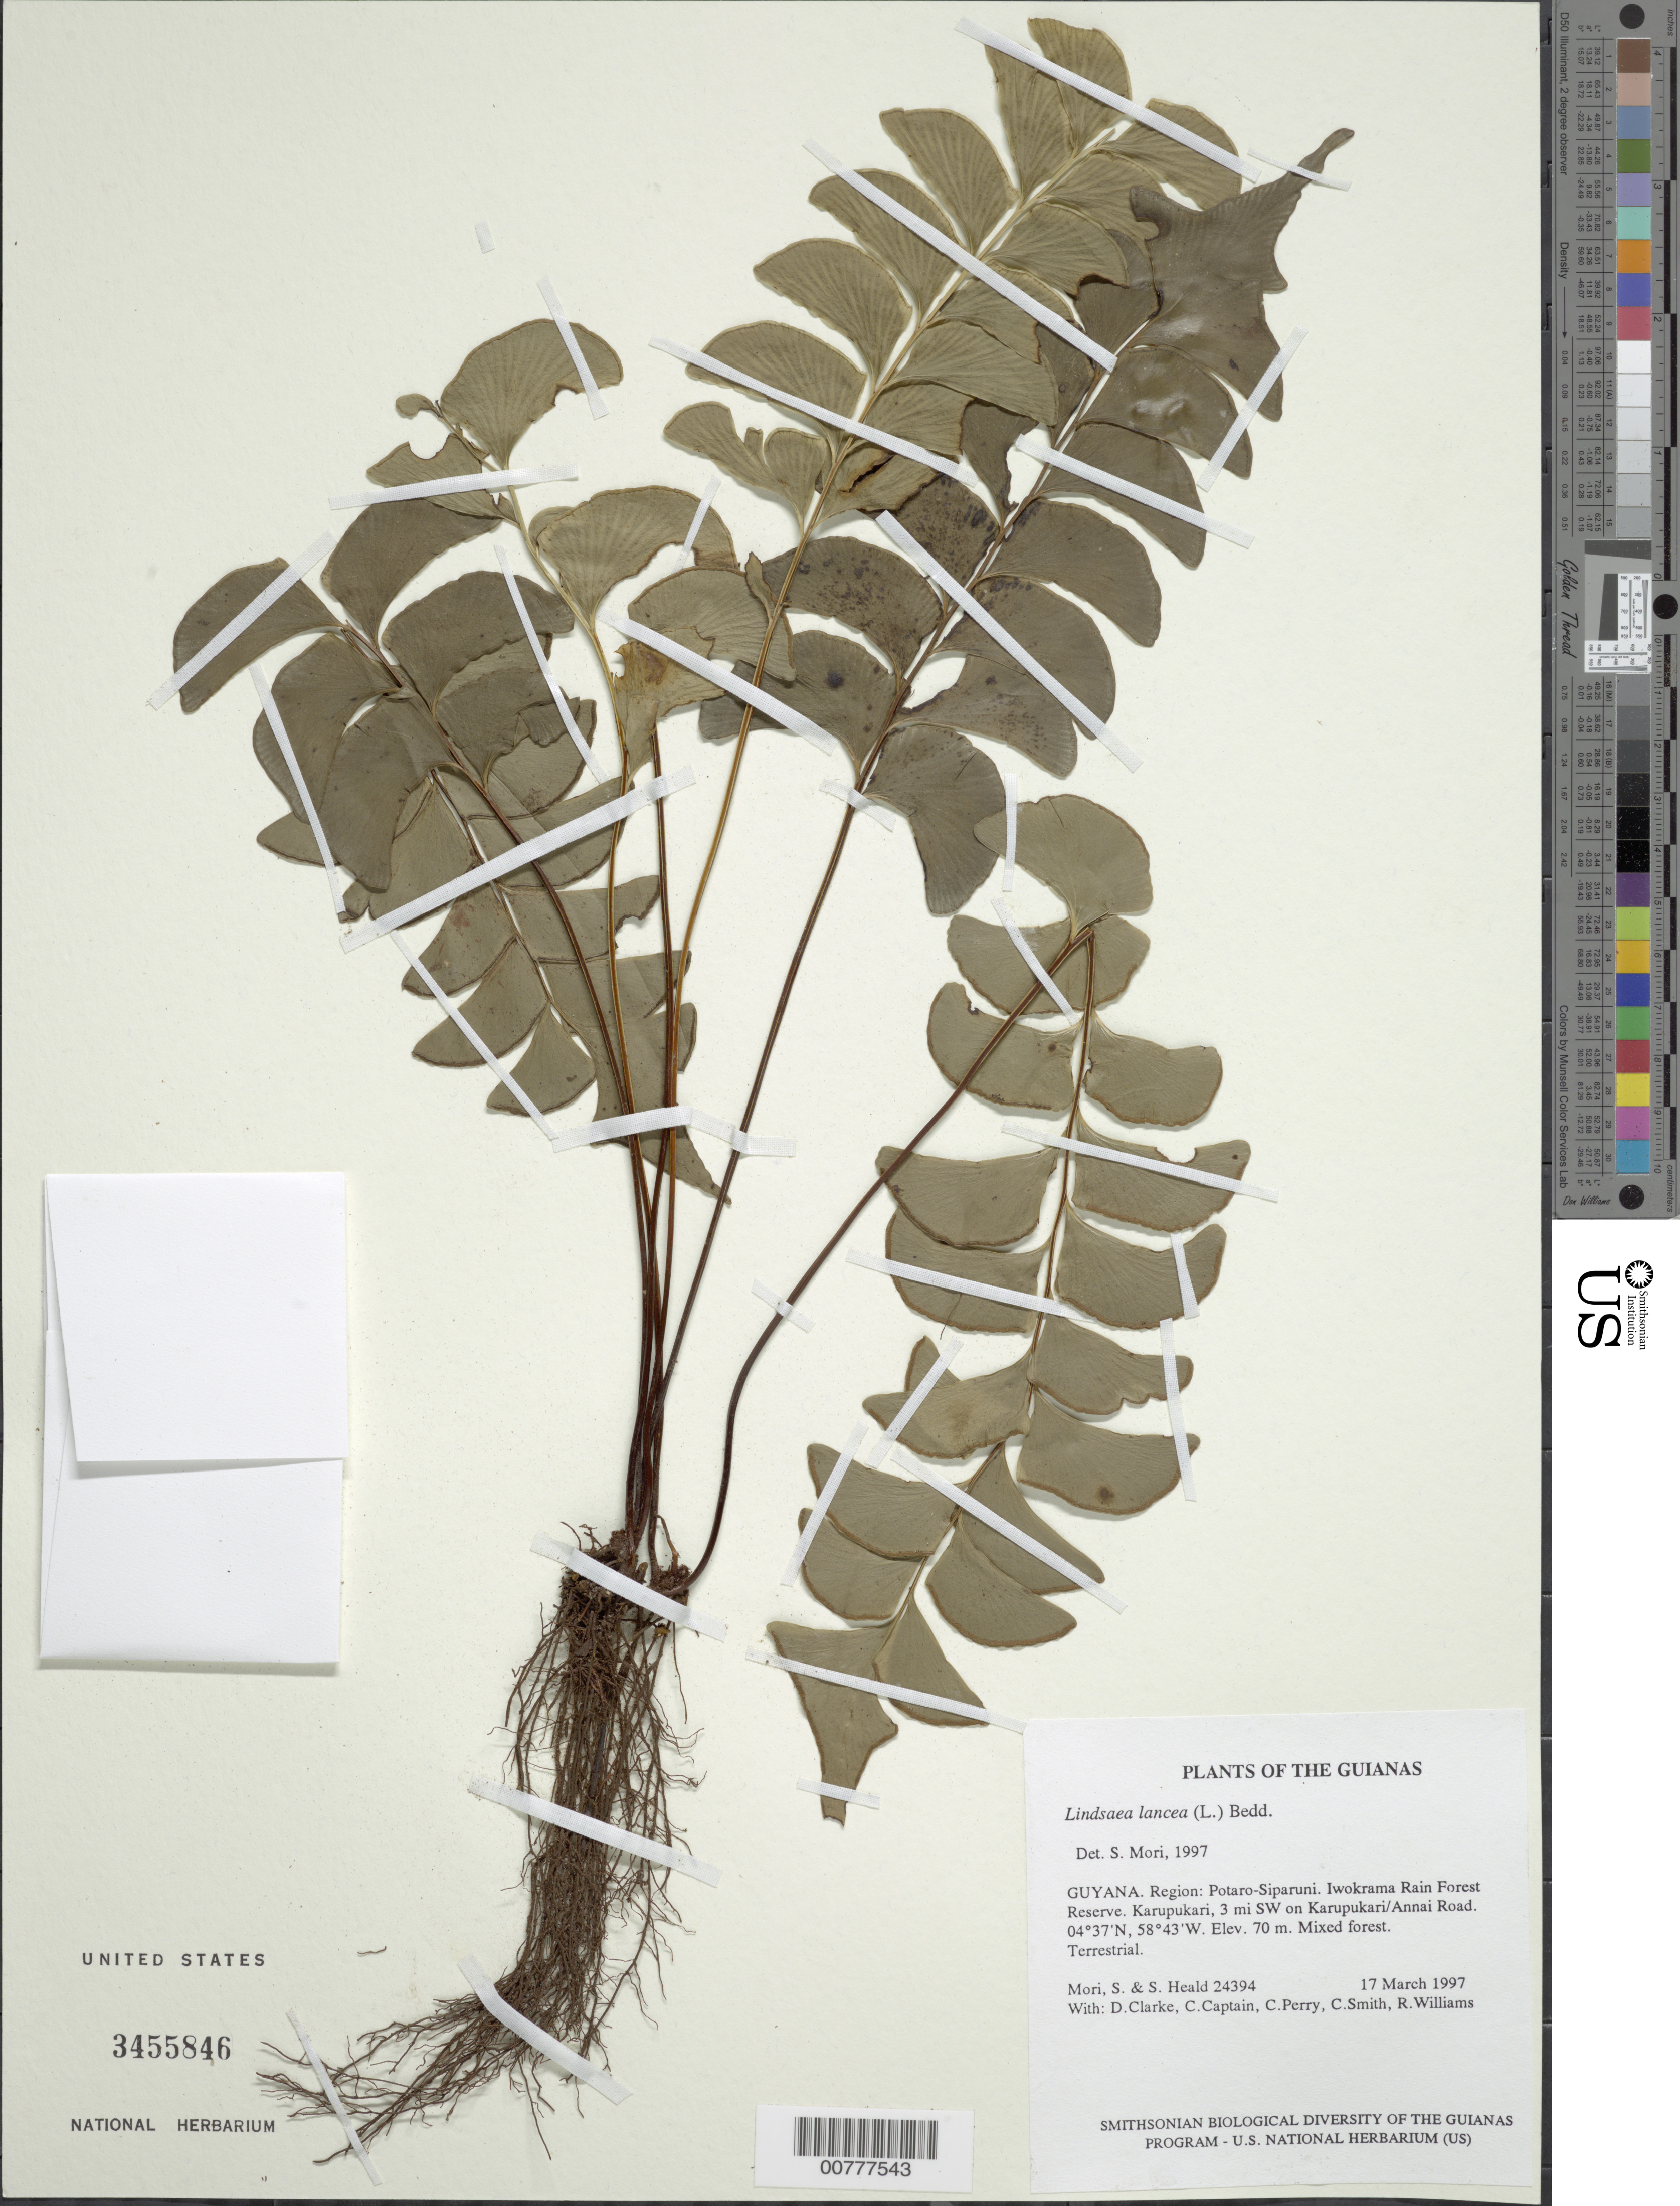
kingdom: Plantae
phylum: Tracheophyta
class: Polypodiopsida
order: Polypodiales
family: Lindsaeaceae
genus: Lindsaea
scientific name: Lindsaea lancea var. falcata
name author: (Dryand.) Rosenst.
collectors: S. Mori, S. Heald, D. Clarke, C. Captain, C. Perry, -- Smith & R. Williams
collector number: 24394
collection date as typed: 17 March 1997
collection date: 1997-03-17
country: Guyana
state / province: Potaro-Siparuni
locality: Iwokrama Rain Forest Reserve. Karupukari, 3 mi SW on Karupukari/Annai Road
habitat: Mixed forest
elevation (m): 70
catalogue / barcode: US 3455846